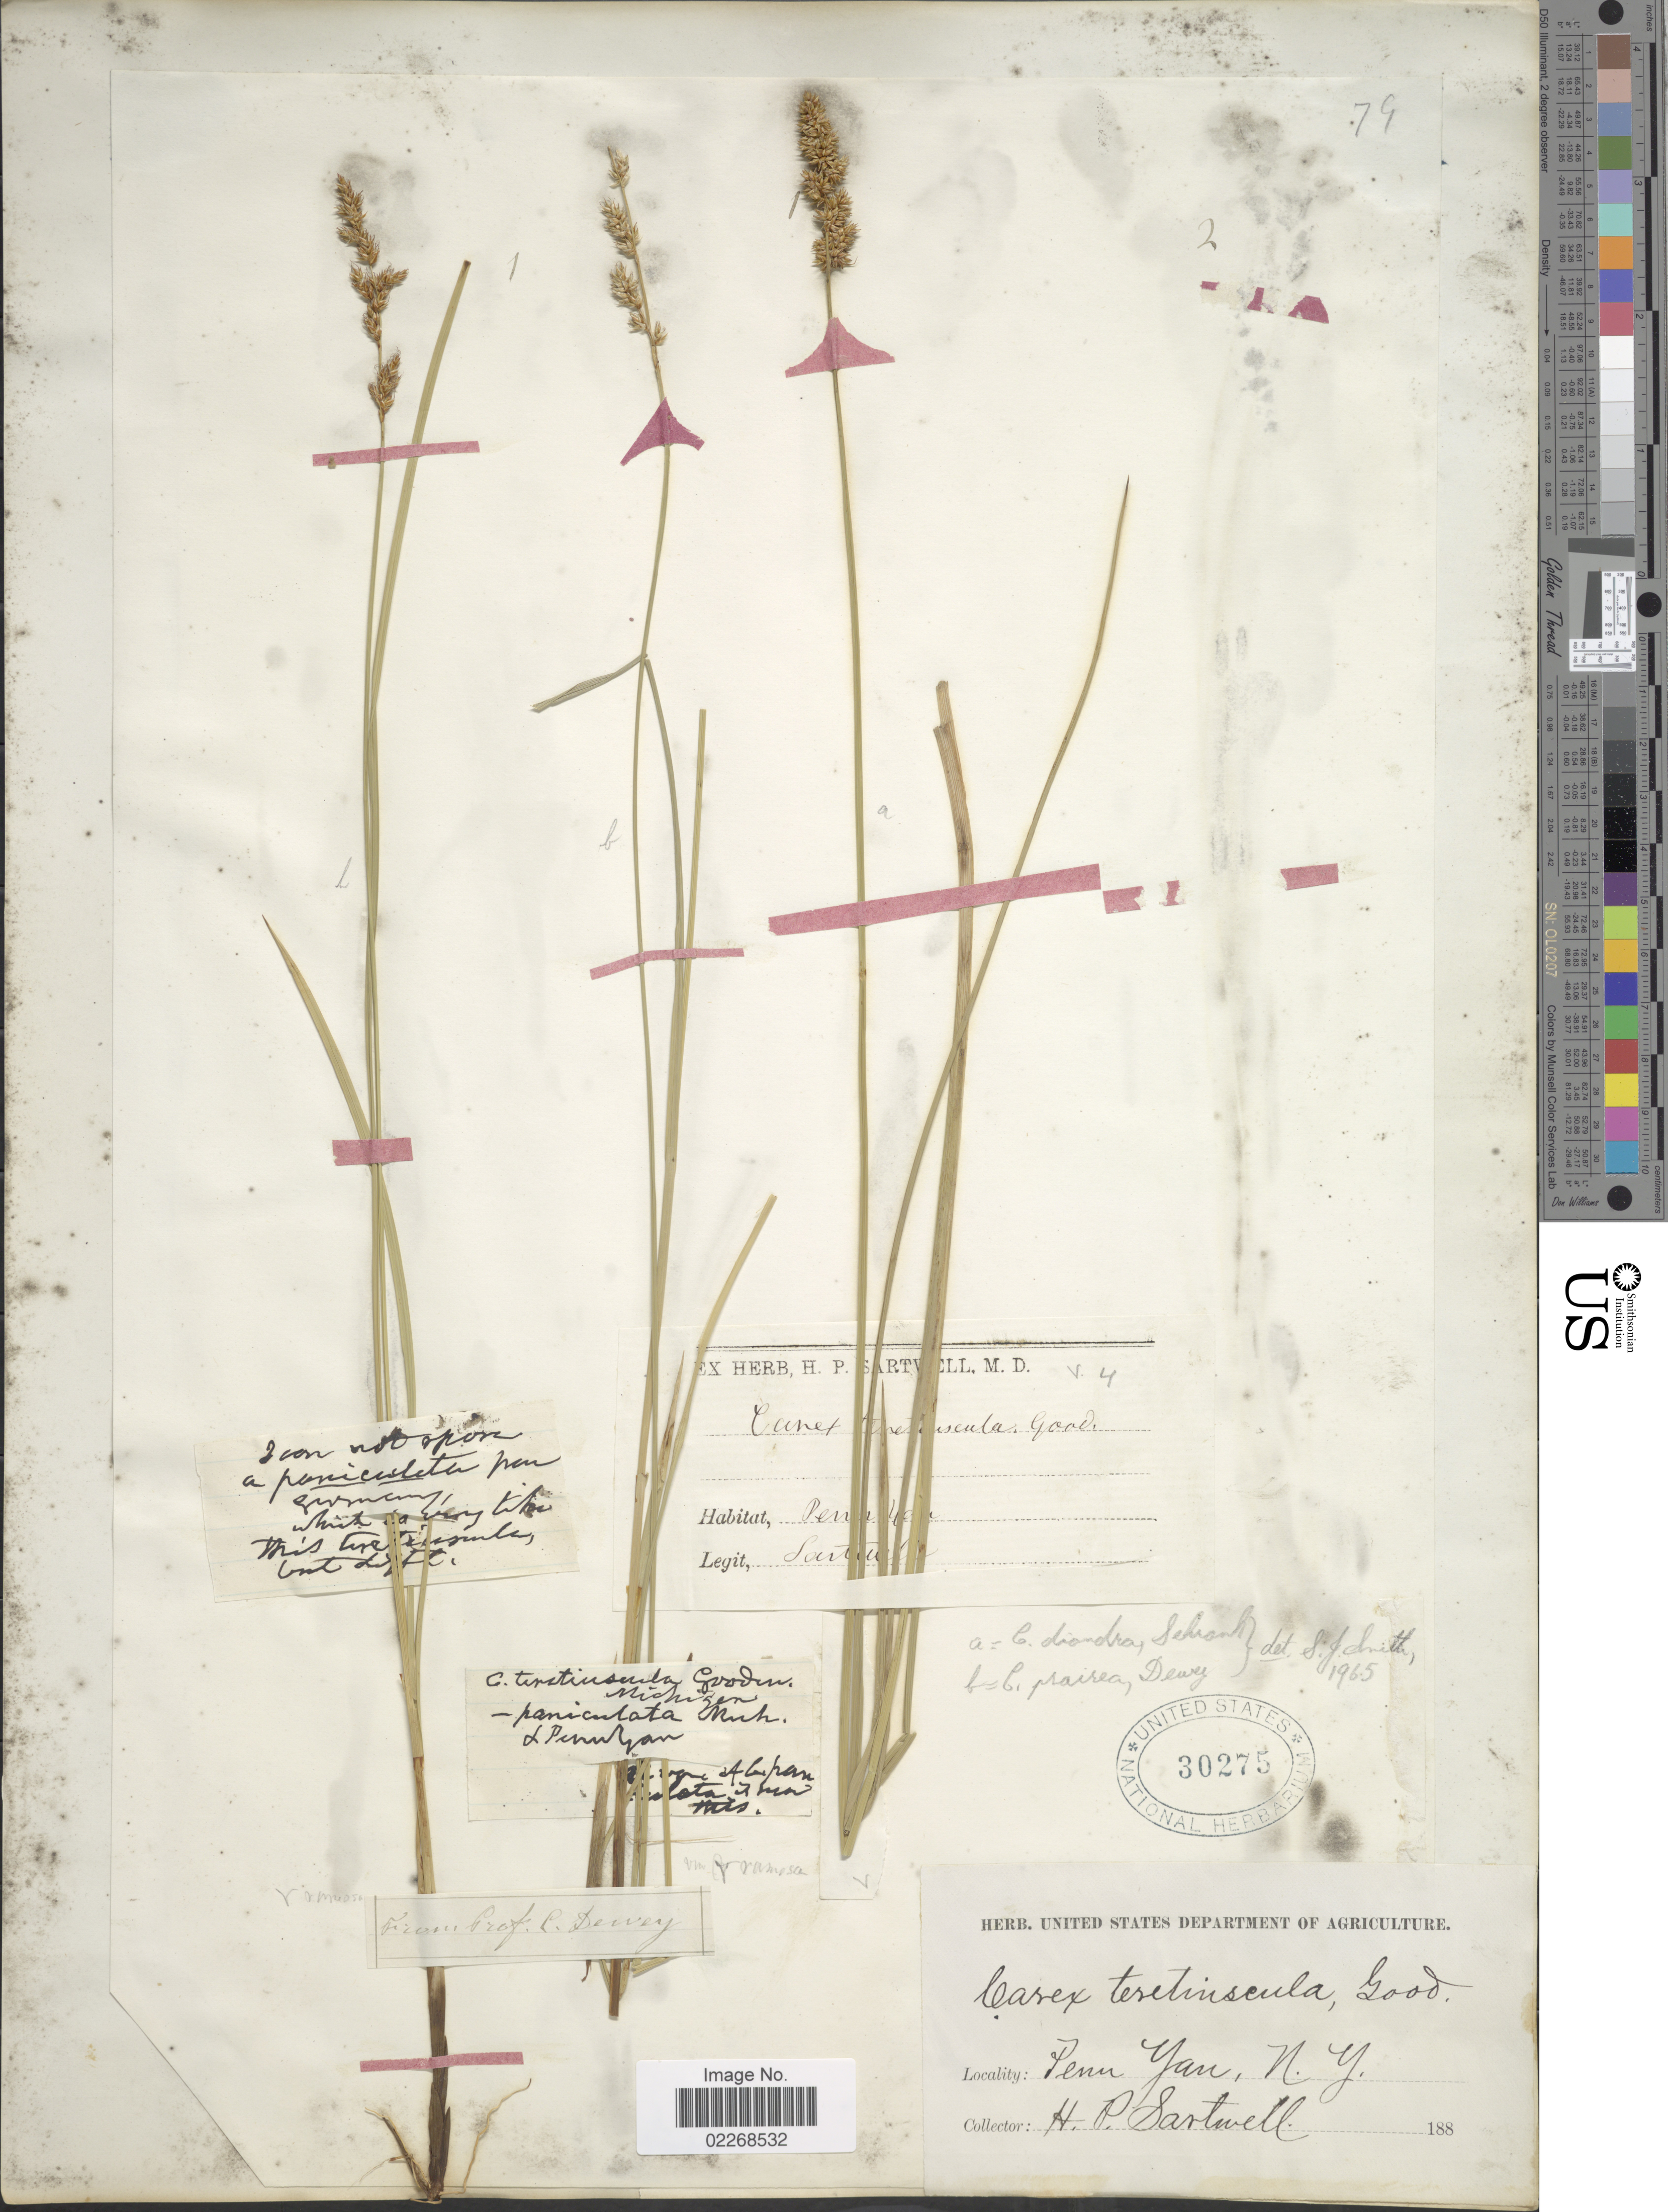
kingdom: Plantae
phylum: Tracheophyta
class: Liliopsida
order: Poales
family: Cyperaceae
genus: Carex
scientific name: Carex diandra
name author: Schrank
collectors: H. P. Sartwell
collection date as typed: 188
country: United States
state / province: New York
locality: Penn Yan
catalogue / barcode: US 30275